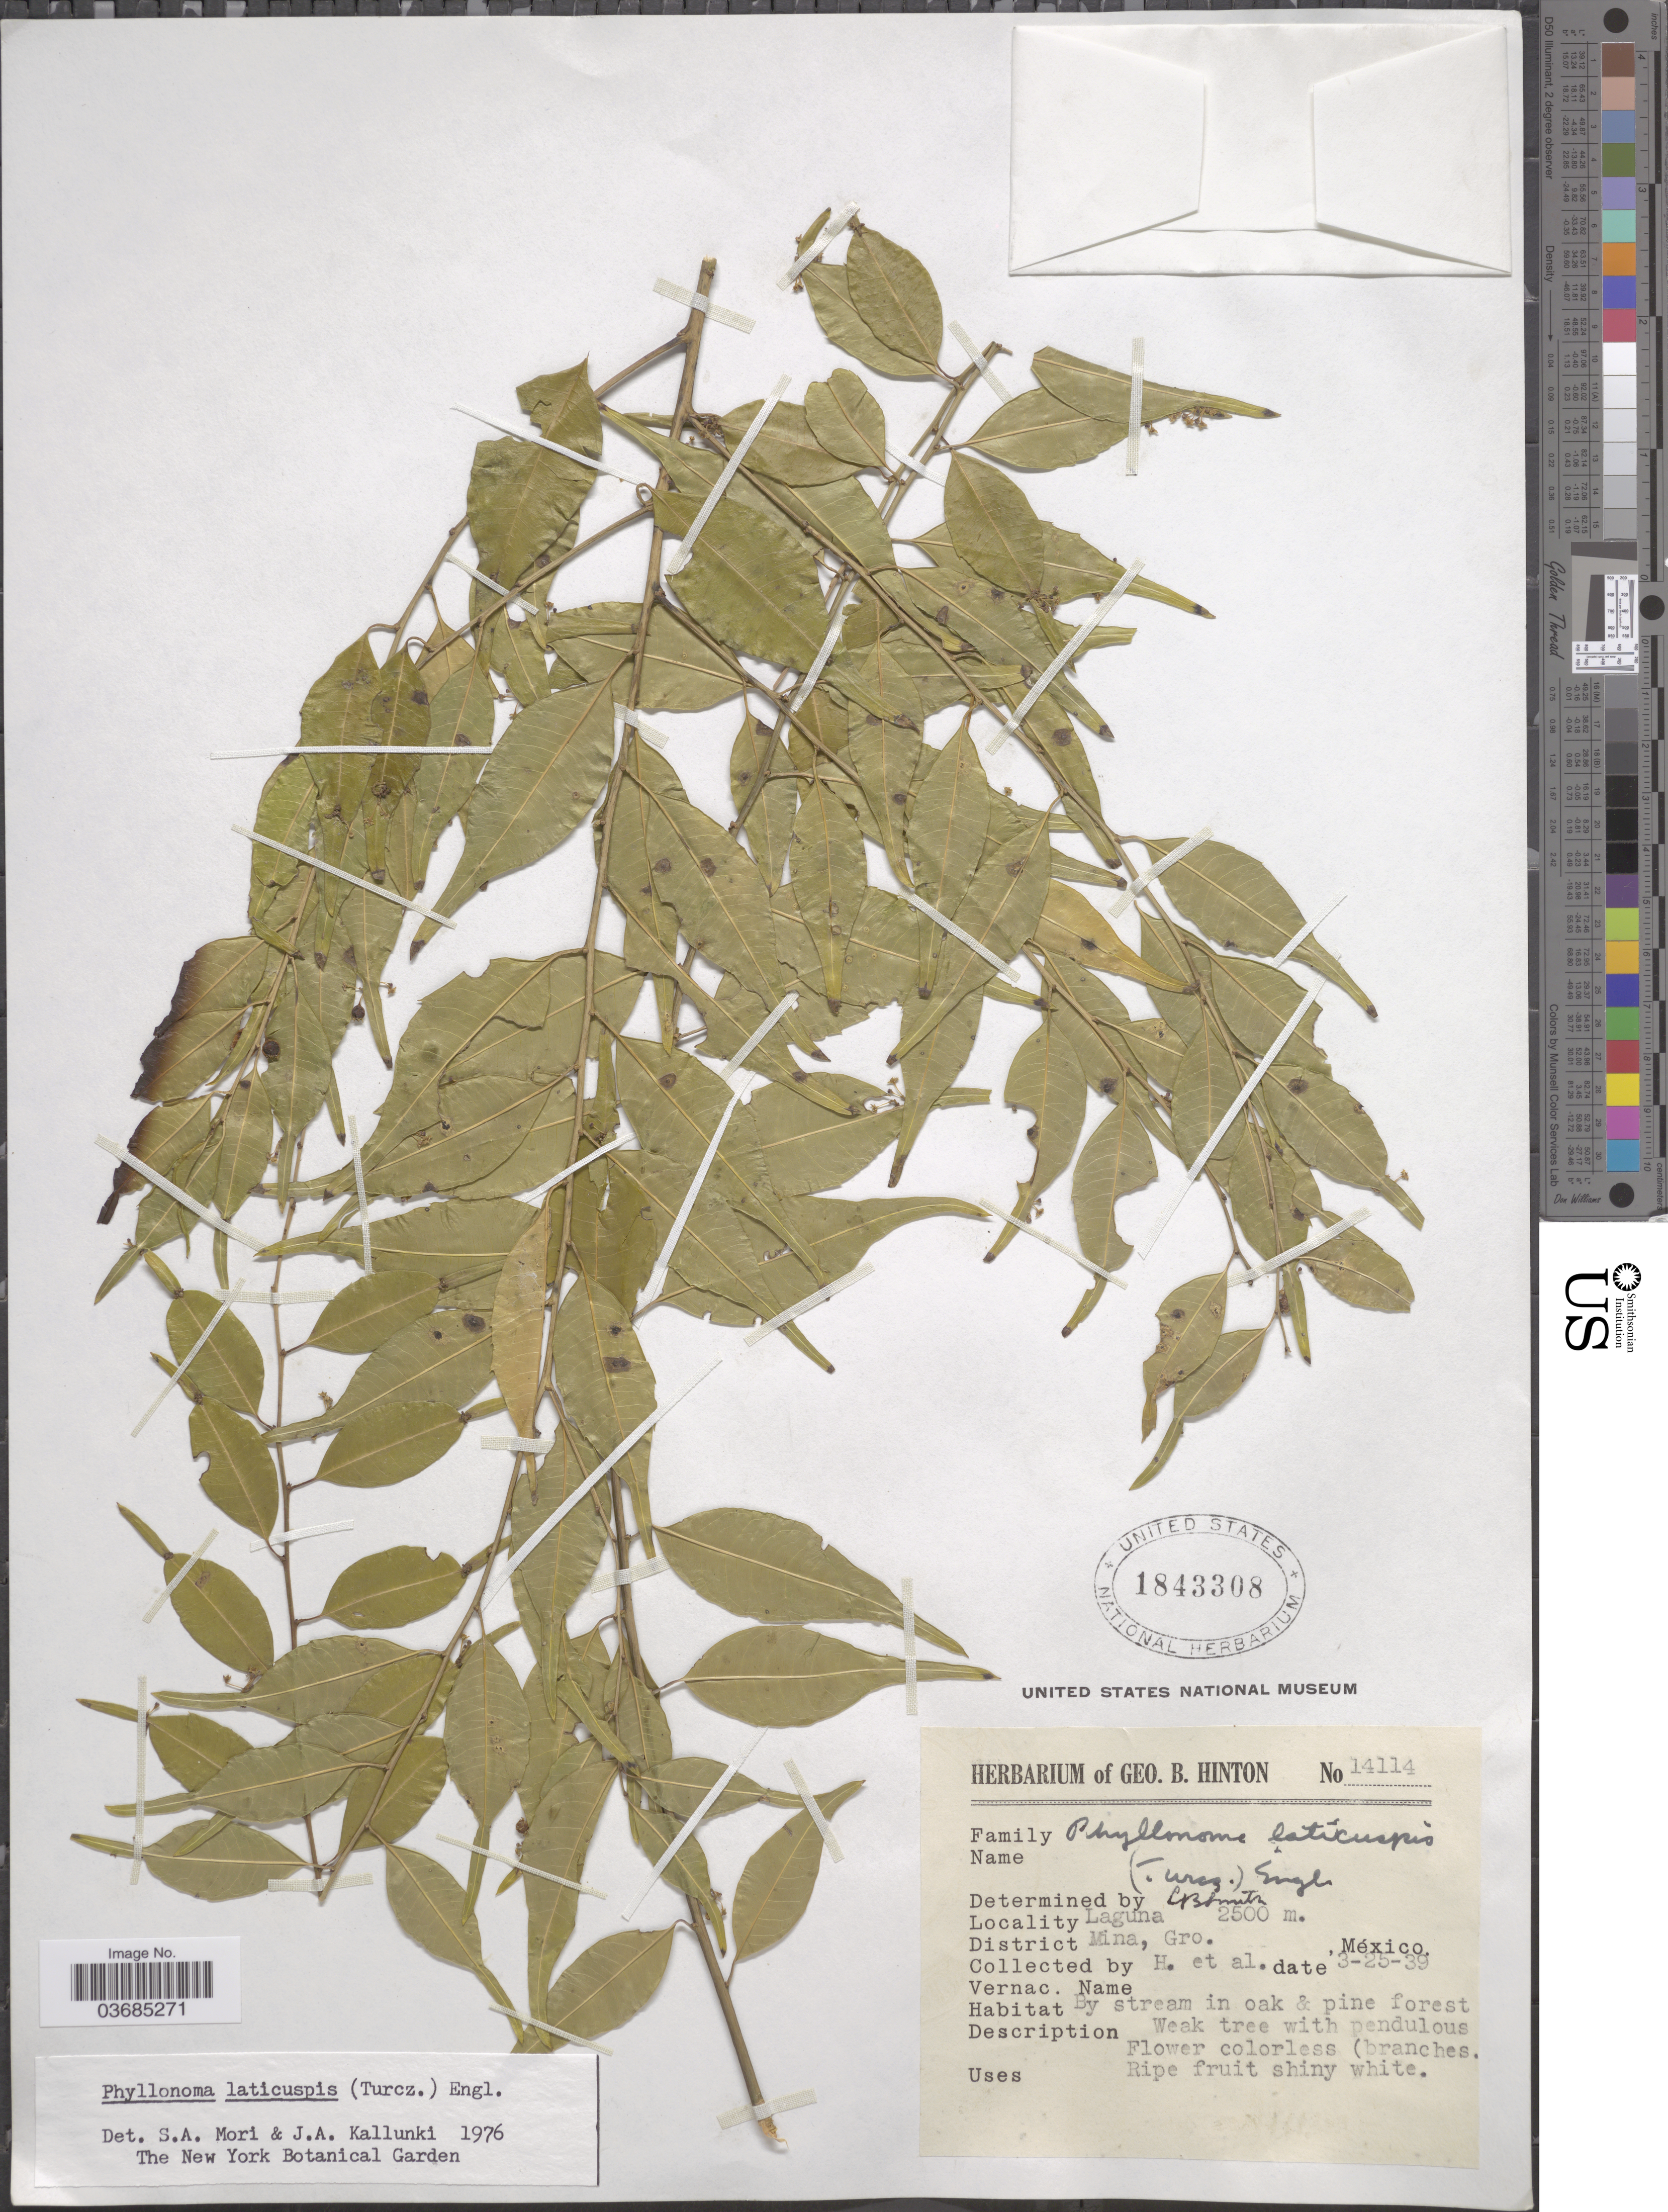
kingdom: Plantae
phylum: Tracheophyta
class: Magnoliopsida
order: Aquifoliales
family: Phyllonomaceae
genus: Phyllonoma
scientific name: Phyllonoma laticuspis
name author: (Turcz.) Engl.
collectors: G. B. Hinton & et al.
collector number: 14114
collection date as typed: Transcribed d/m/y: 25/3/39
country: Mexico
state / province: Guerrero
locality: Laguna. District Mina, Gro. By stream in oak & pine forest.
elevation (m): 2500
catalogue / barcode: US 1843308